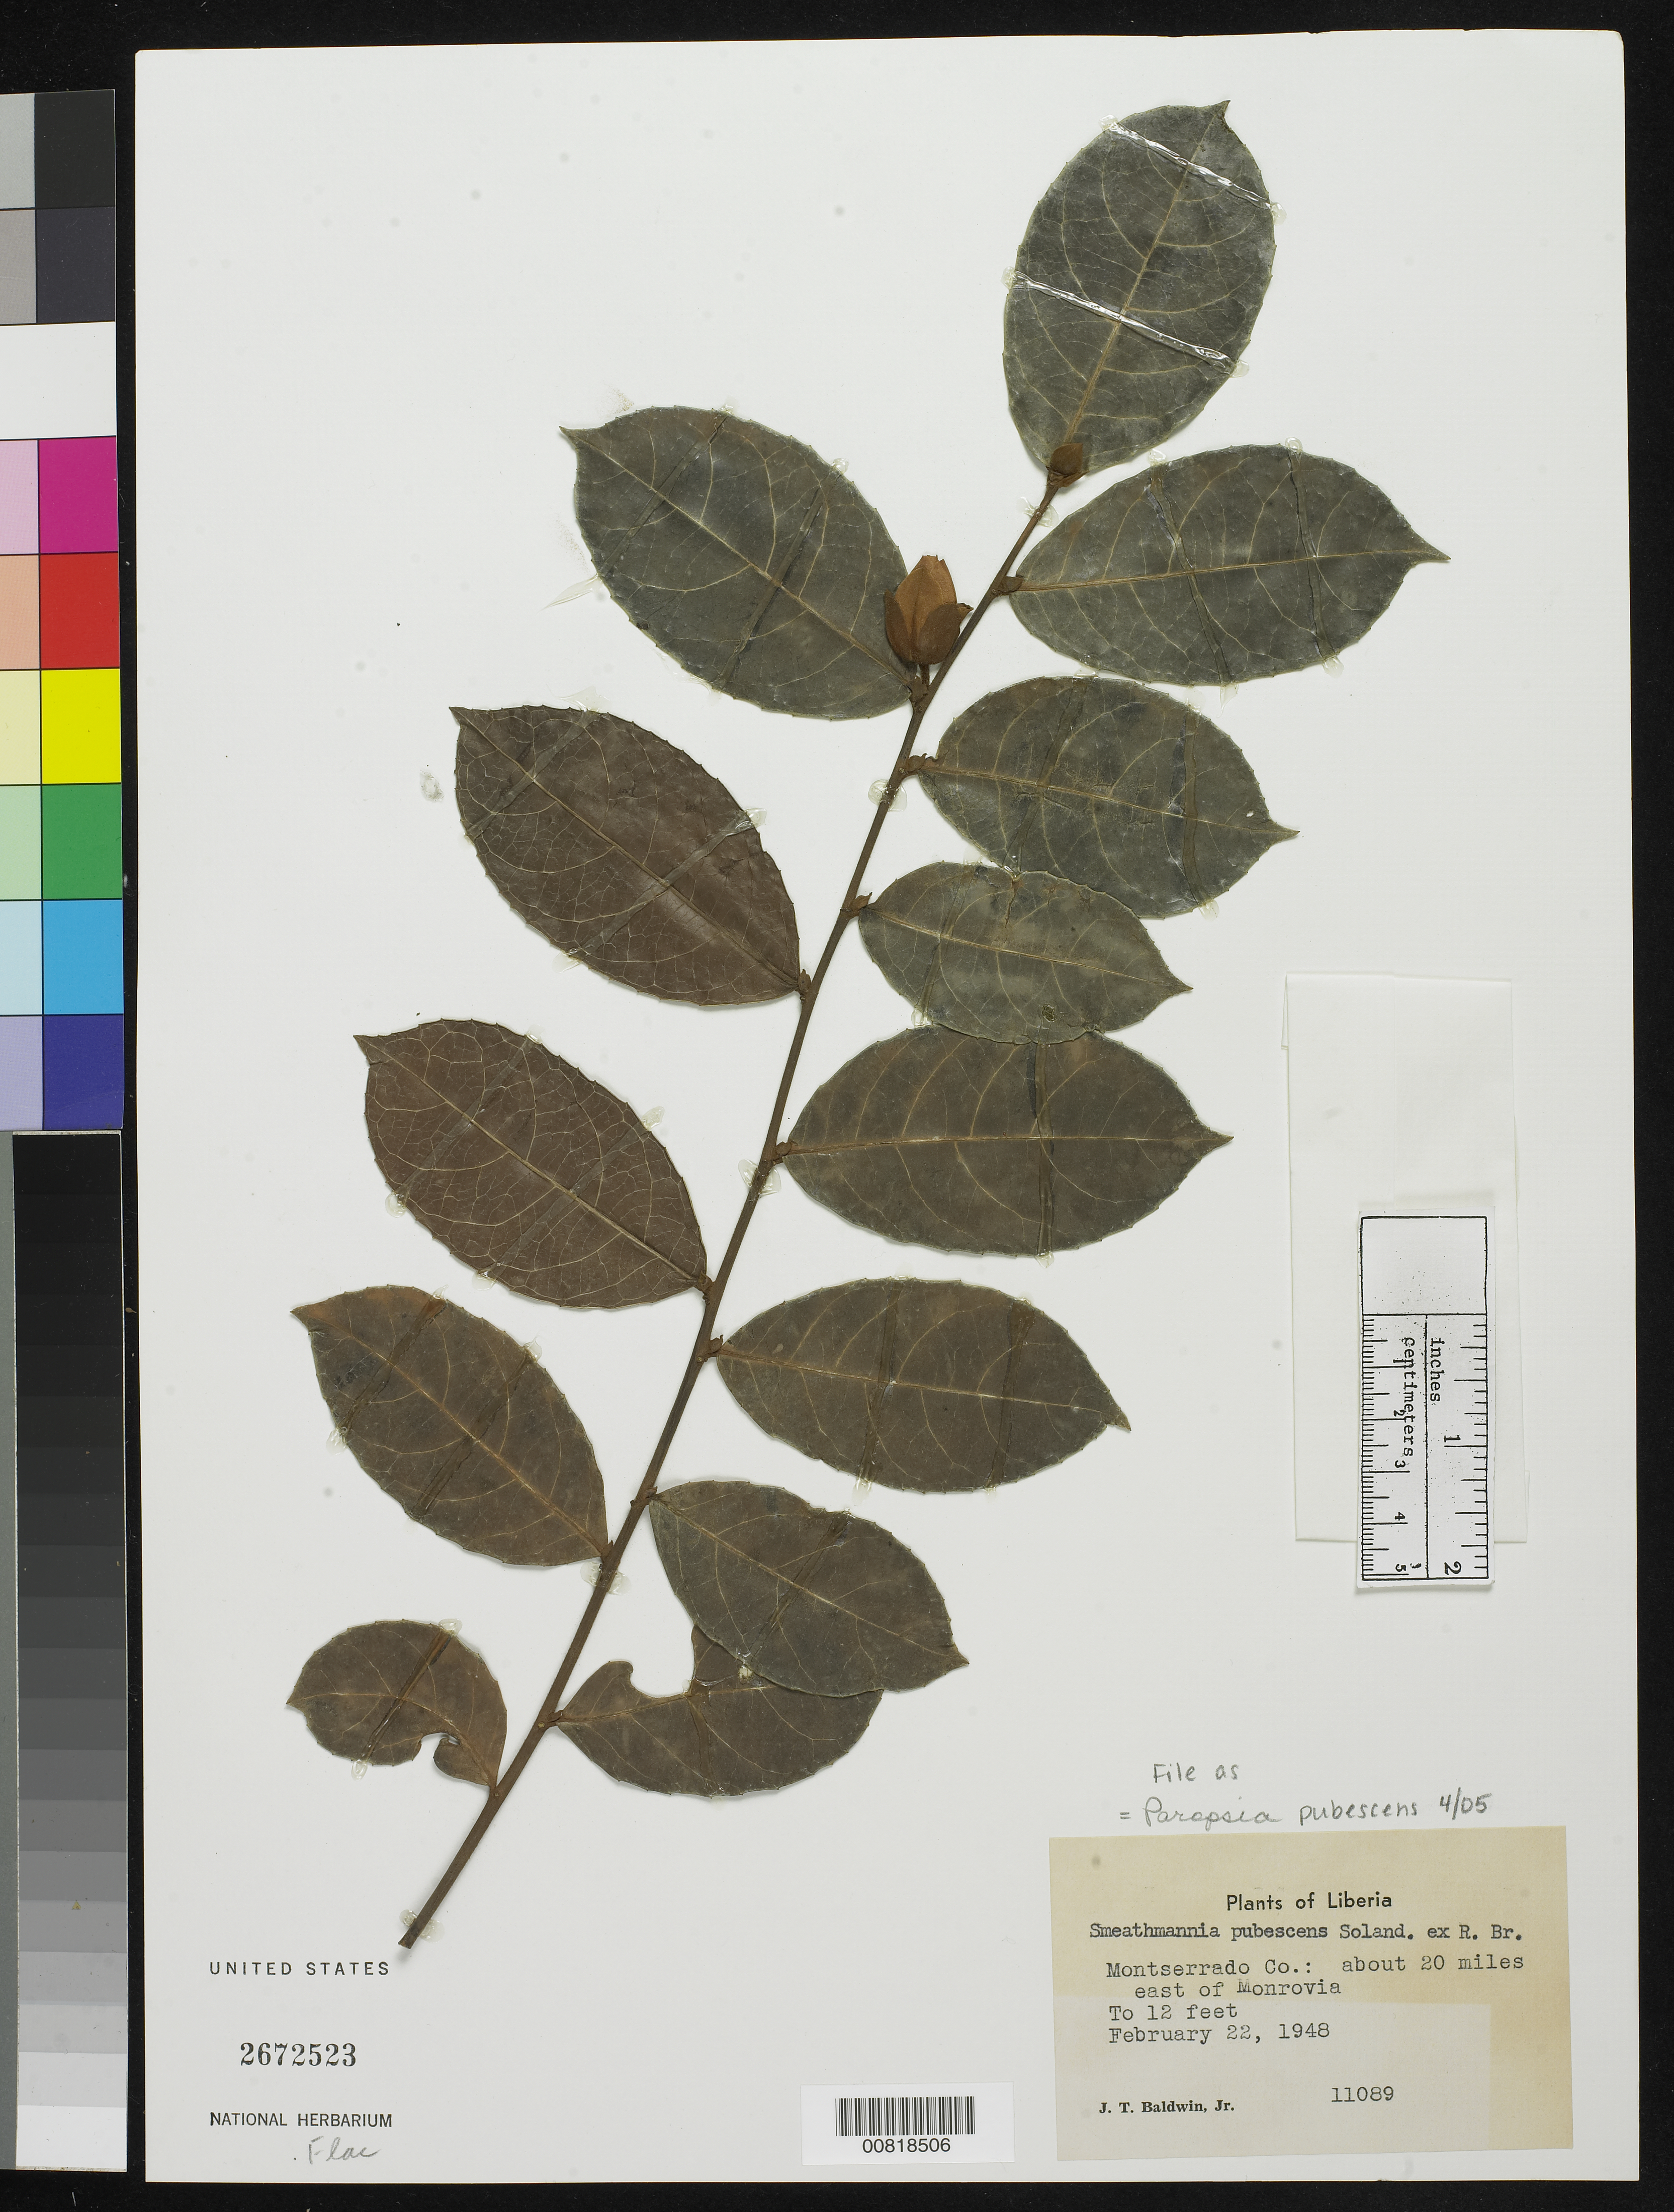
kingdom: Plantae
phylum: Tracheophyta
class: Magnoliopsida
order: Malpighiales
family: Passifloraceae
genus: Paropsia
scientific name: Paropsia pubescens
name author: (Sol. ex R. Br.) Warb.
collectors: J. T. Baldwin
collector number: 11089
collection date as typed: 22 Feb 1948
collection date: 1948-02-22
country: Liberia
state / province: Montserrado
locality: Monrovia; about 20 miles E of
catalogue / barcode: US 2672523